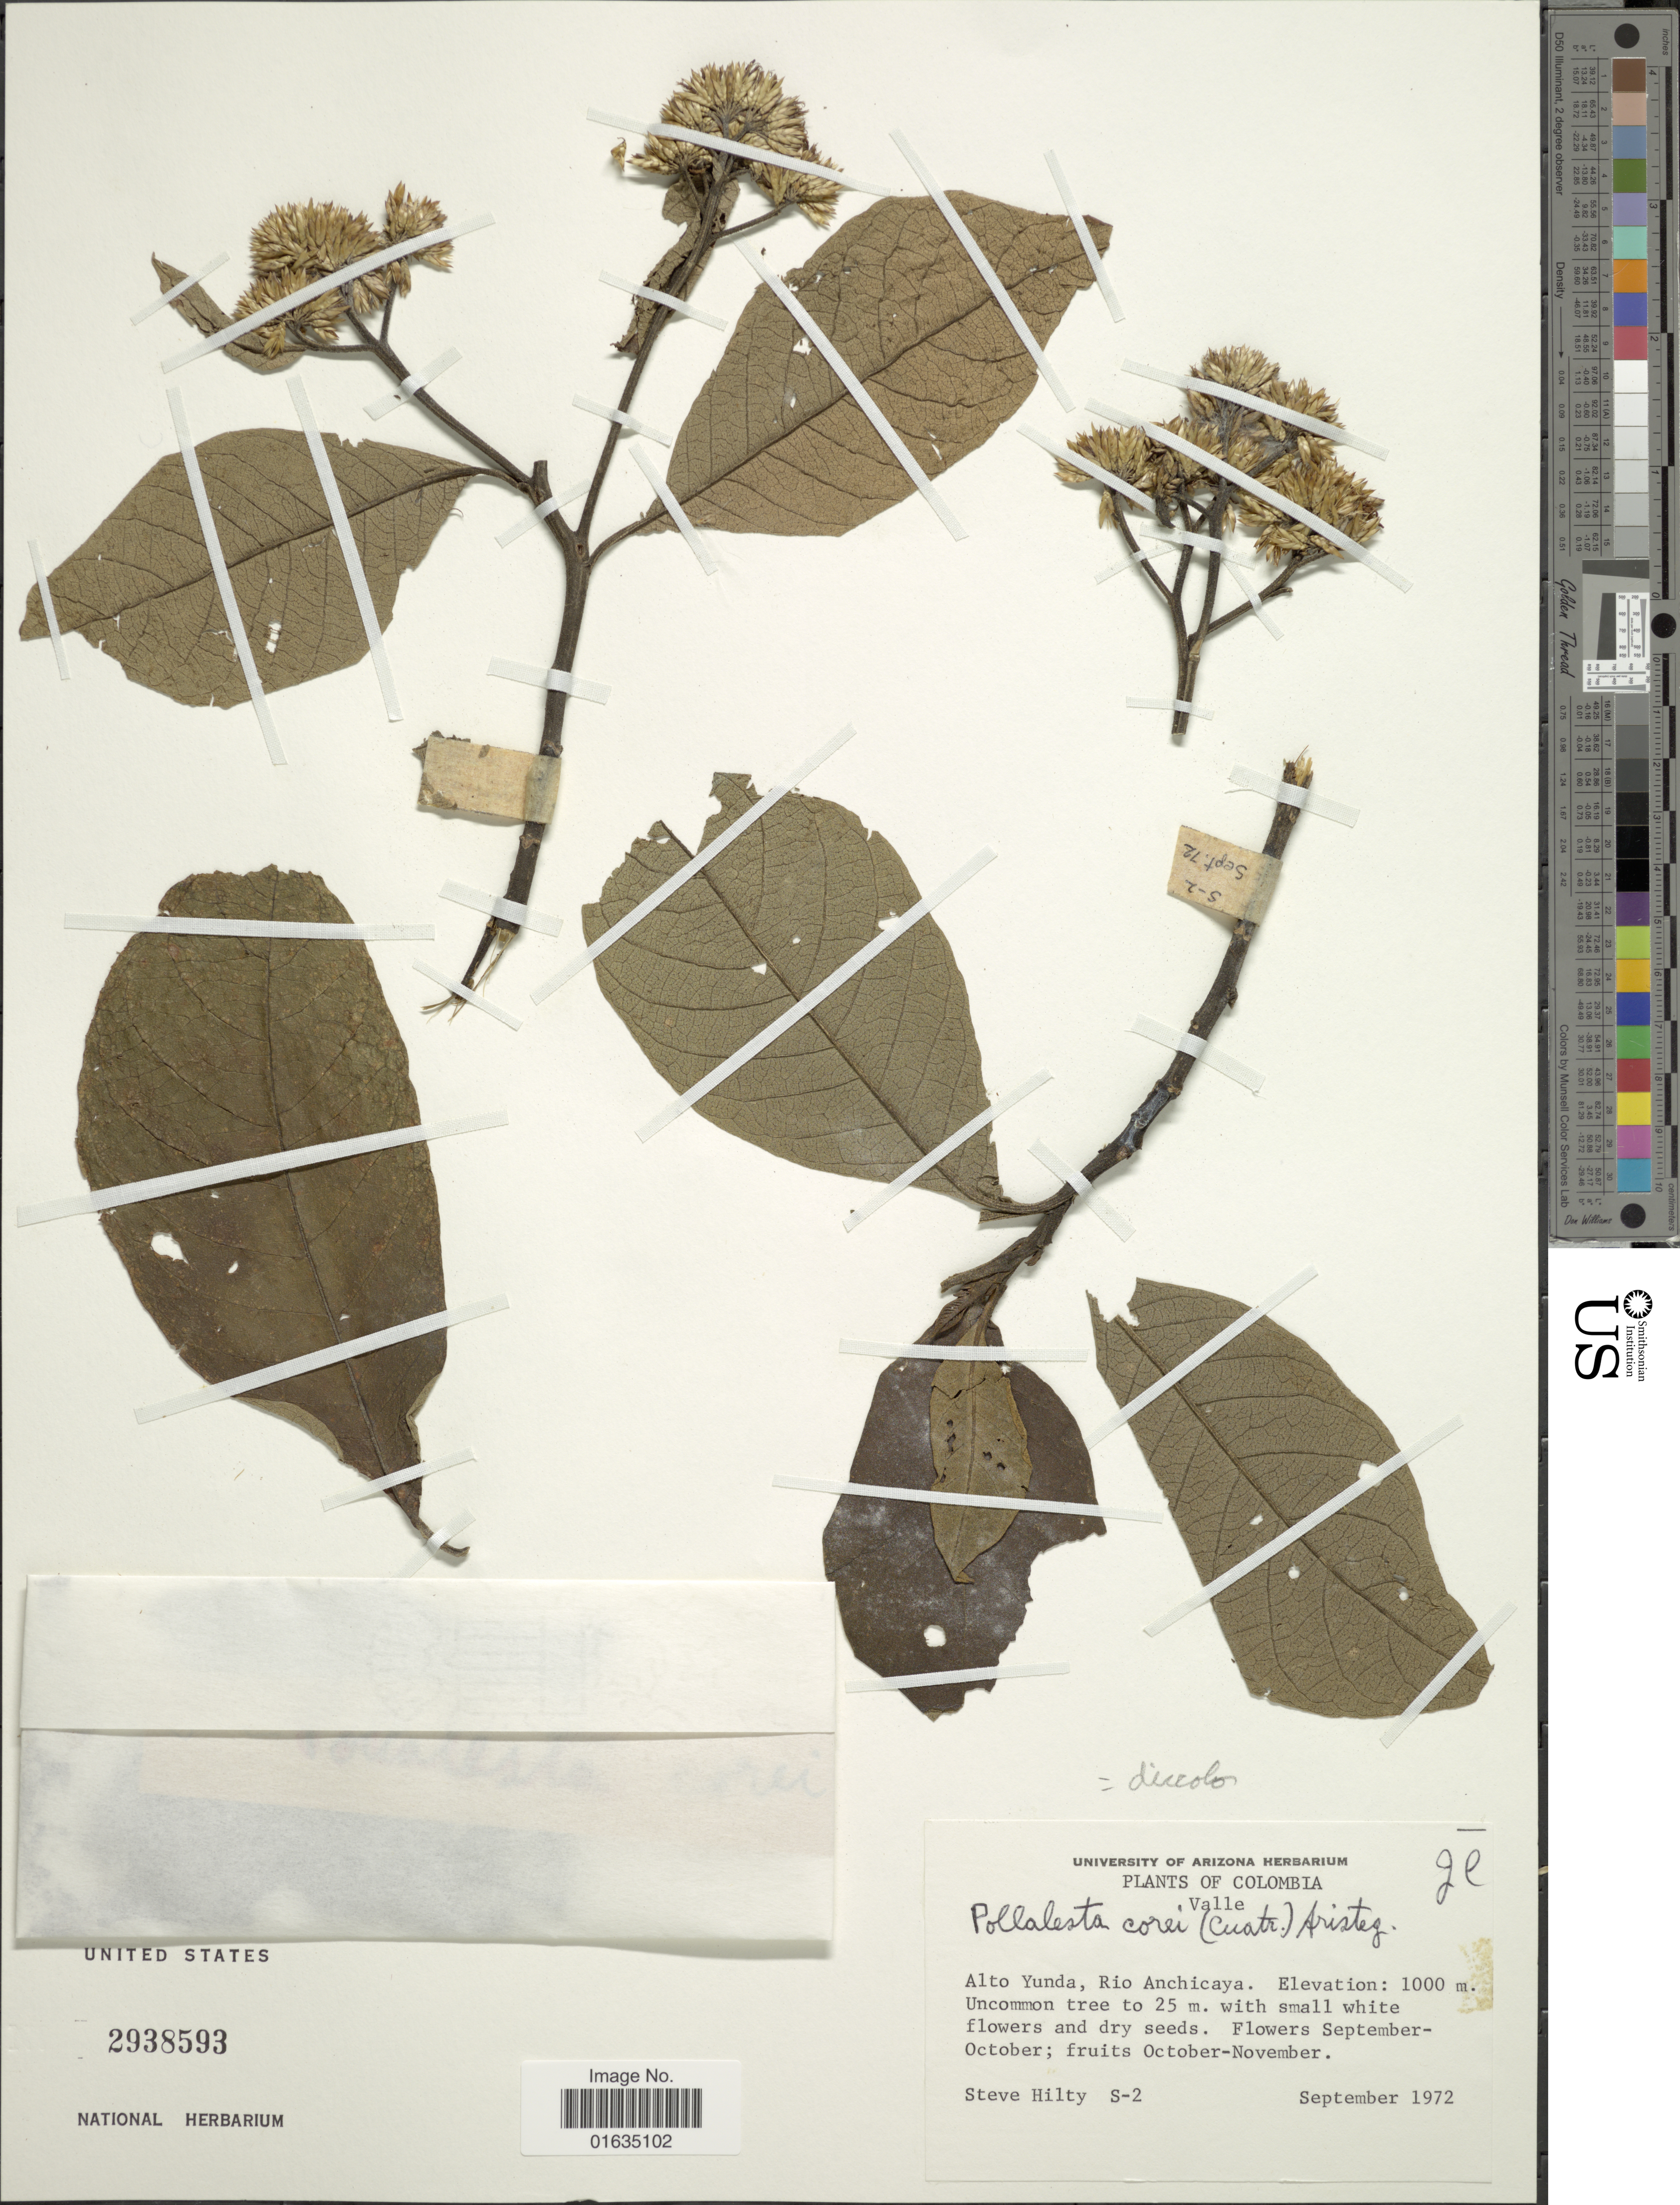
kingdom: Plantae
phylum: Tracheophyta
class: Magnoliopsida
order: Asterales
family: Asteraceae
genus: Pollalesta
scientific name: Pollalesta discolor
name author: (Kunth) Aristeg.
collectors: S. Hilty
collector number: S-2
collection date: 1972-09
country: Colombia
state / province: Valle del Cauca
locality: Valle, Alto Yunda, Rio Anchicaya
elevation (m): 1000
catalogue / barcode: US 2938593